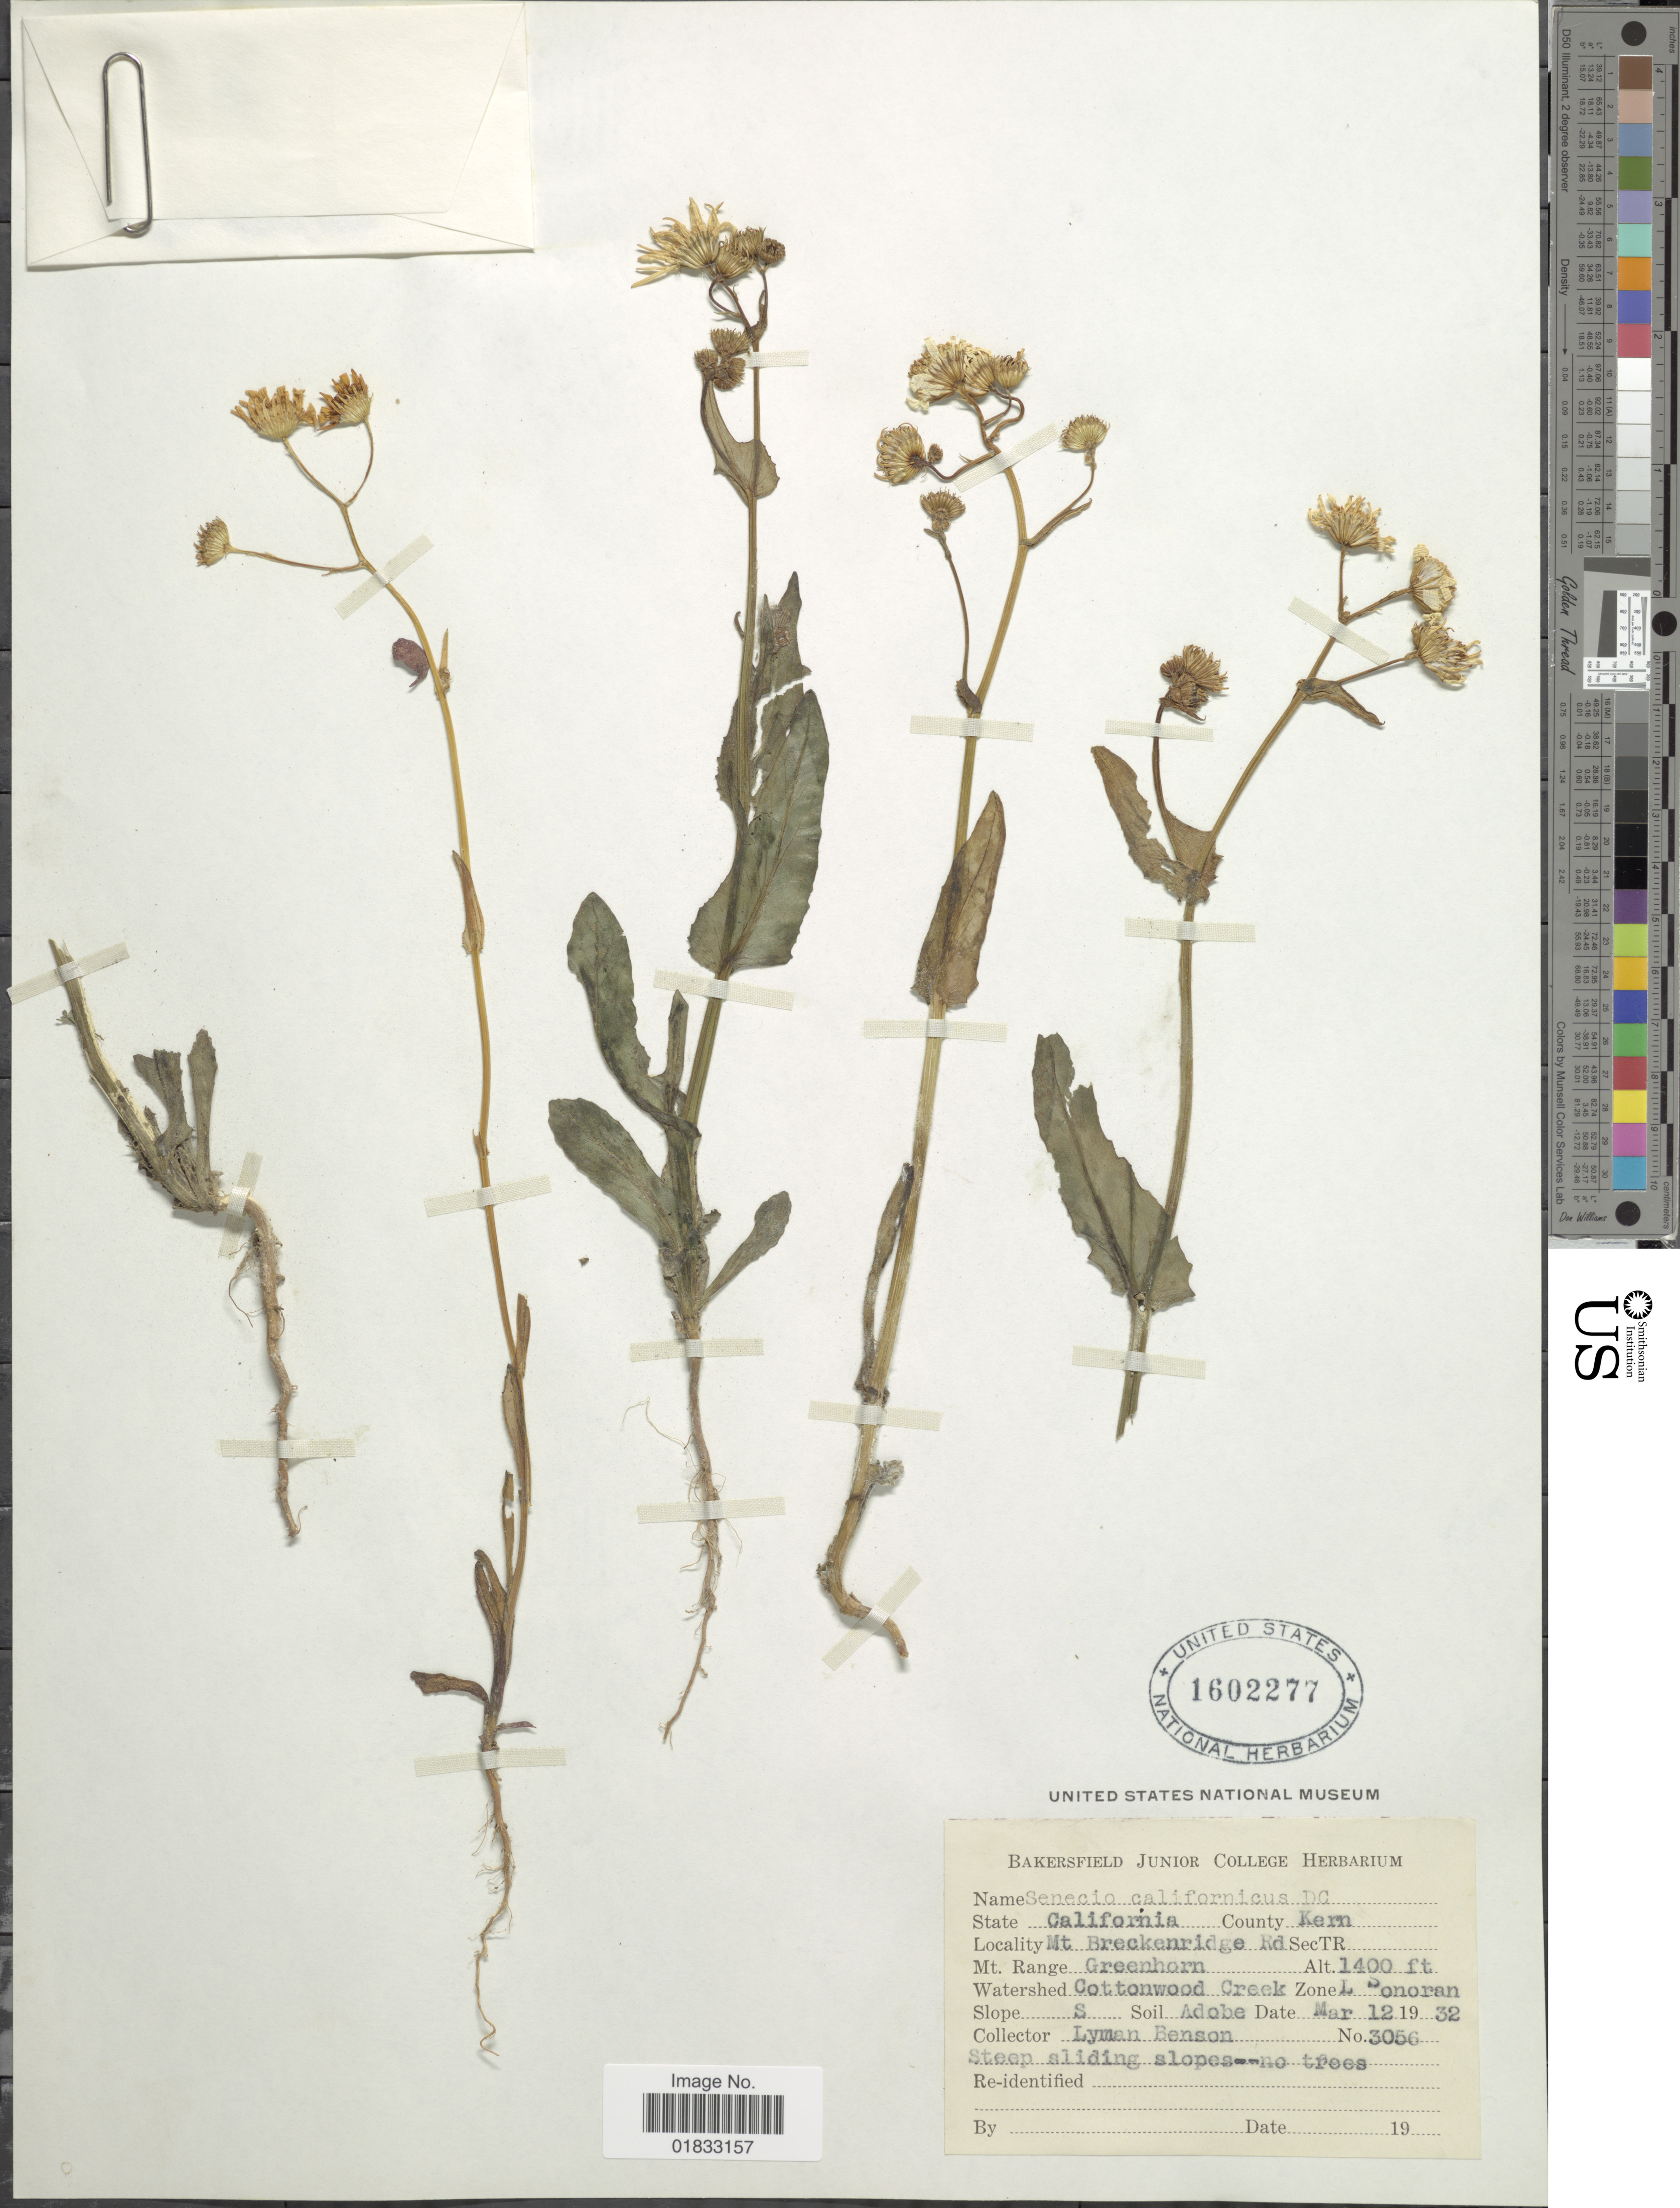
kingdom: Plantae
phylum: Tracheophyta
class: Magnoliopsida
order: Asterales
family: Asteraceae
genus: Senecio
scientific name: Senecio californicus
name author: DC.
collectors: L. D. Benson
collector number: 3056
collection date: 1932-03-12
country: United States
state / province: California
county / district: Kern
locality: County Kern, Mt. Breckenridge Rd. Mt Range Greenhorn, Cottonwood Creek L Sonoran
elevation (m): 427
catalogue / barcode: US 1602277